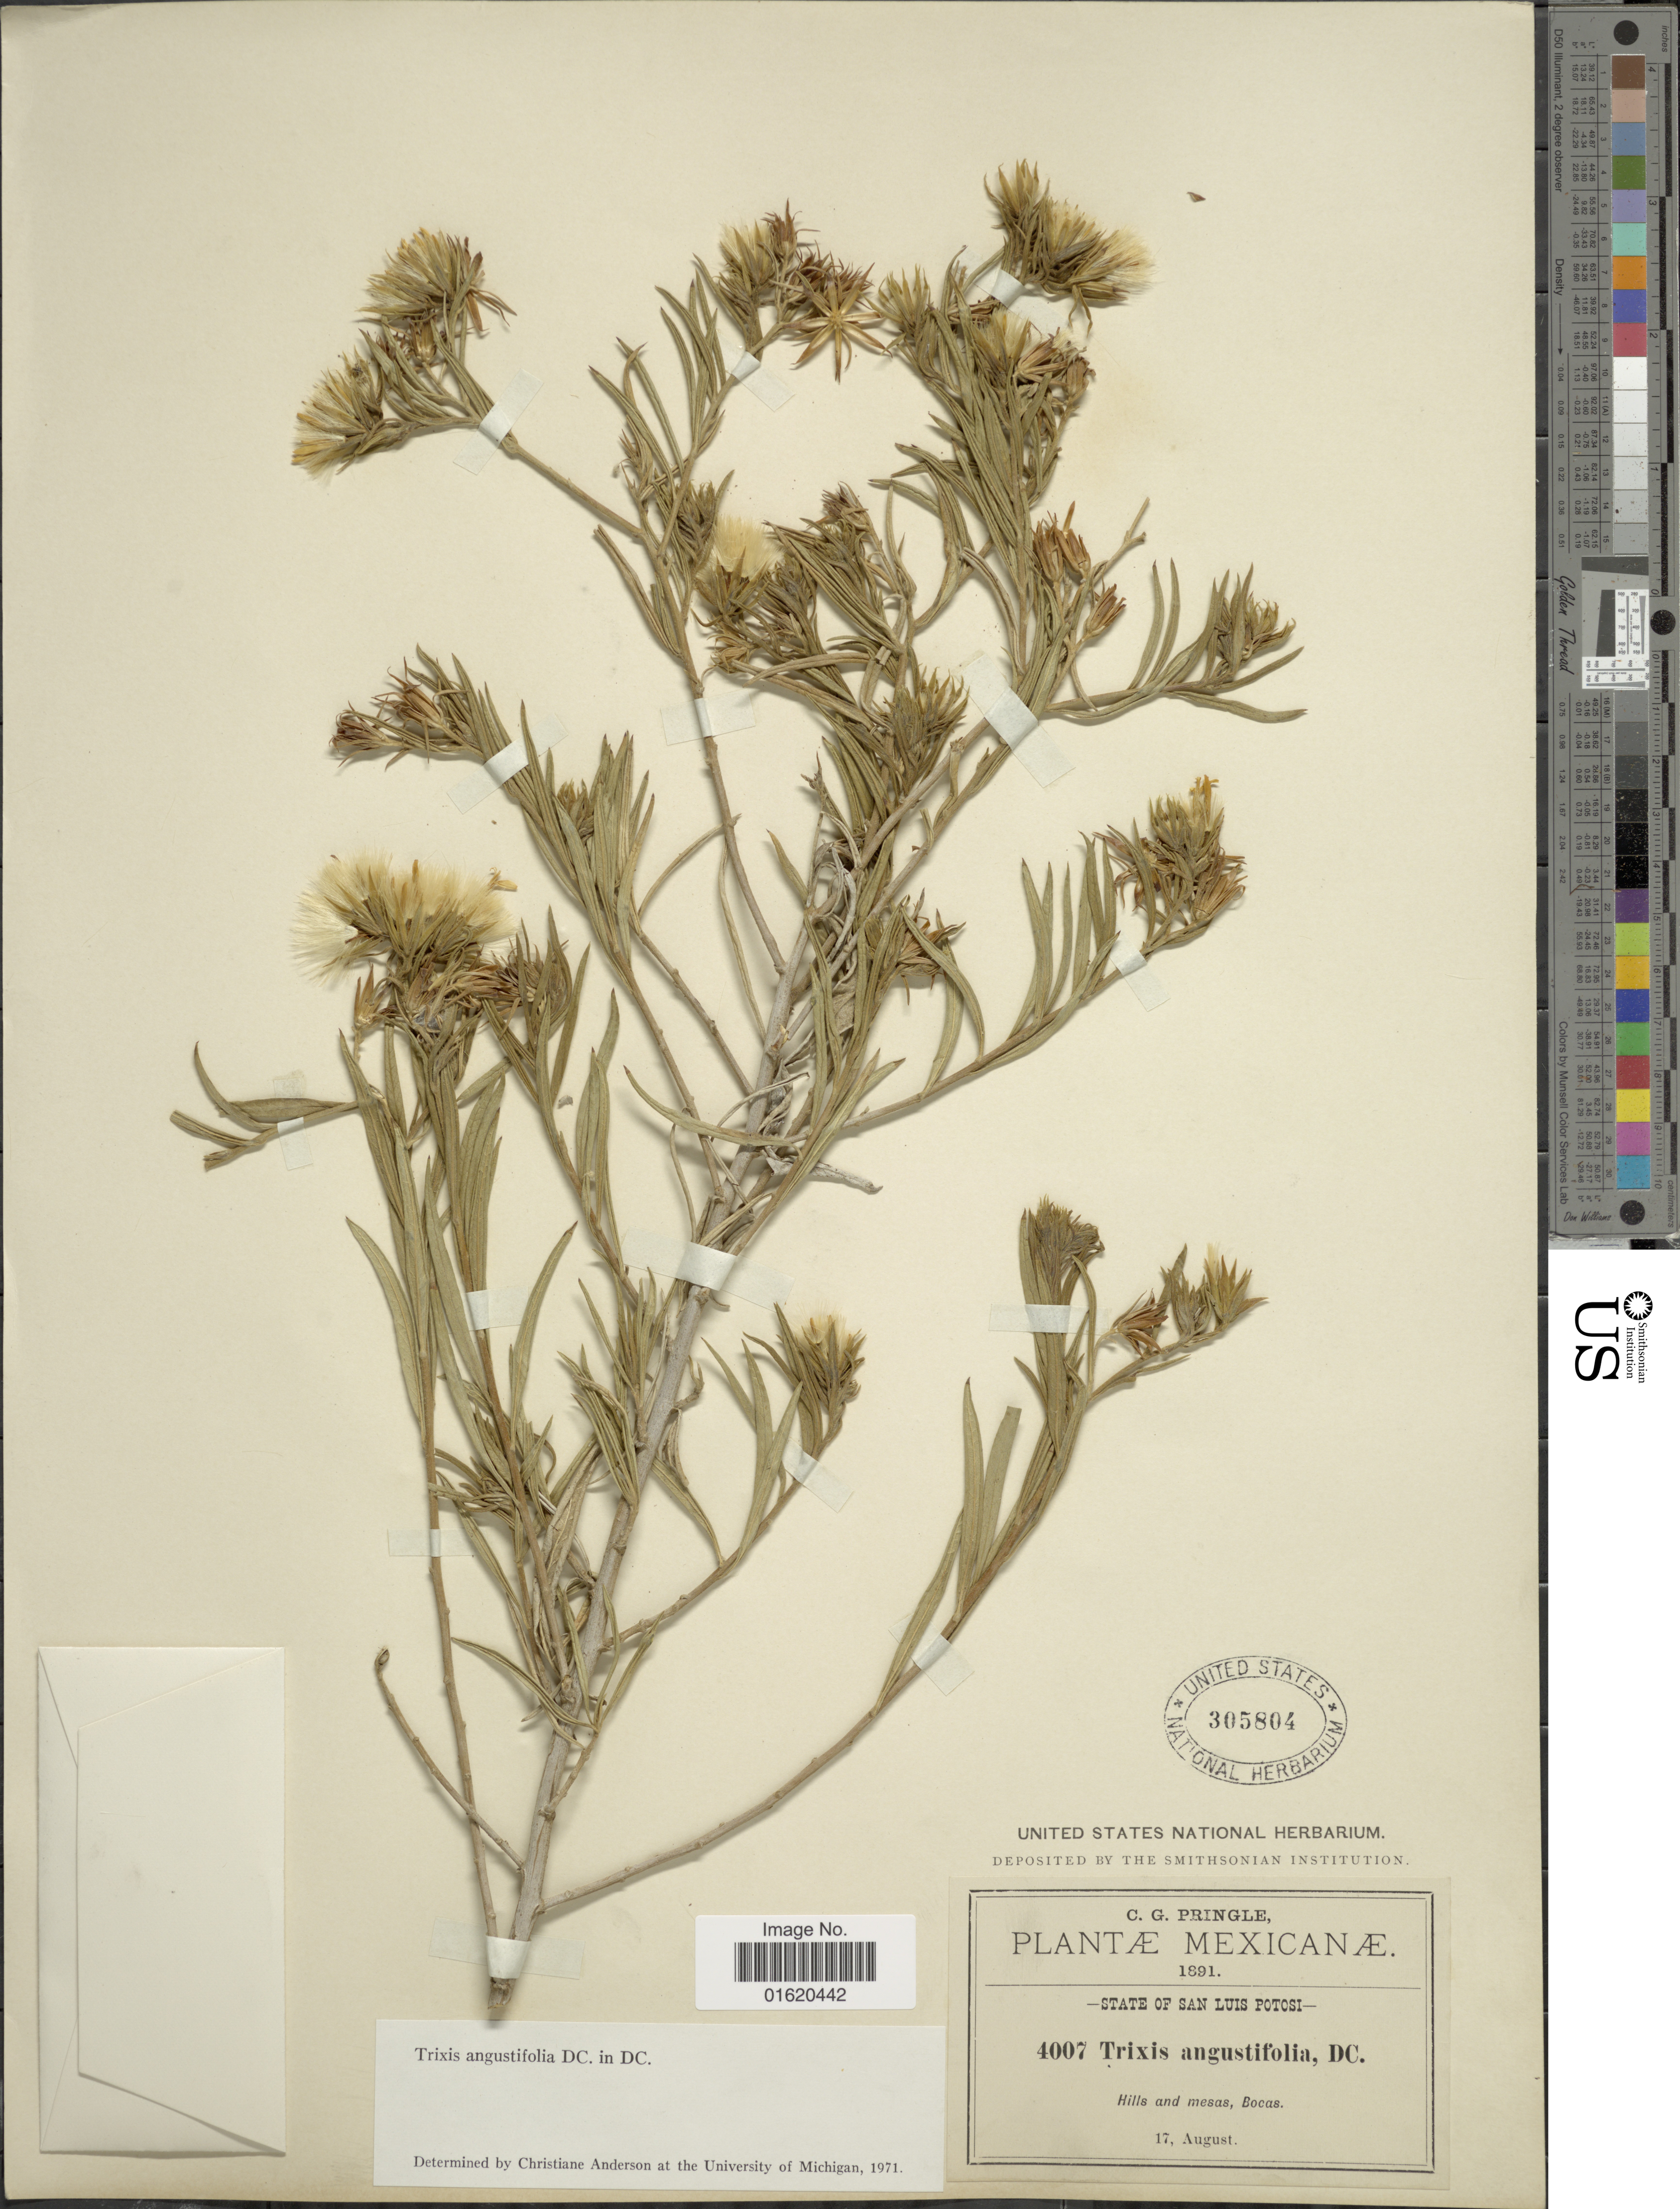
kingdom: Plantae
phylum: Tracheophyta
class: Magnoliopsida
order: Asterales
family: Asteraceae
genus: Trixis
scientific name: Trixis angustifolia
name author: DC.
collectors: C. G. Pringle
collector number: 4007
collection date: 1891-08-17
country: Mexico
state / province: San Luis Potosí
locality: Hills and mesas, Bocas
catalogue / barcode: US 305804